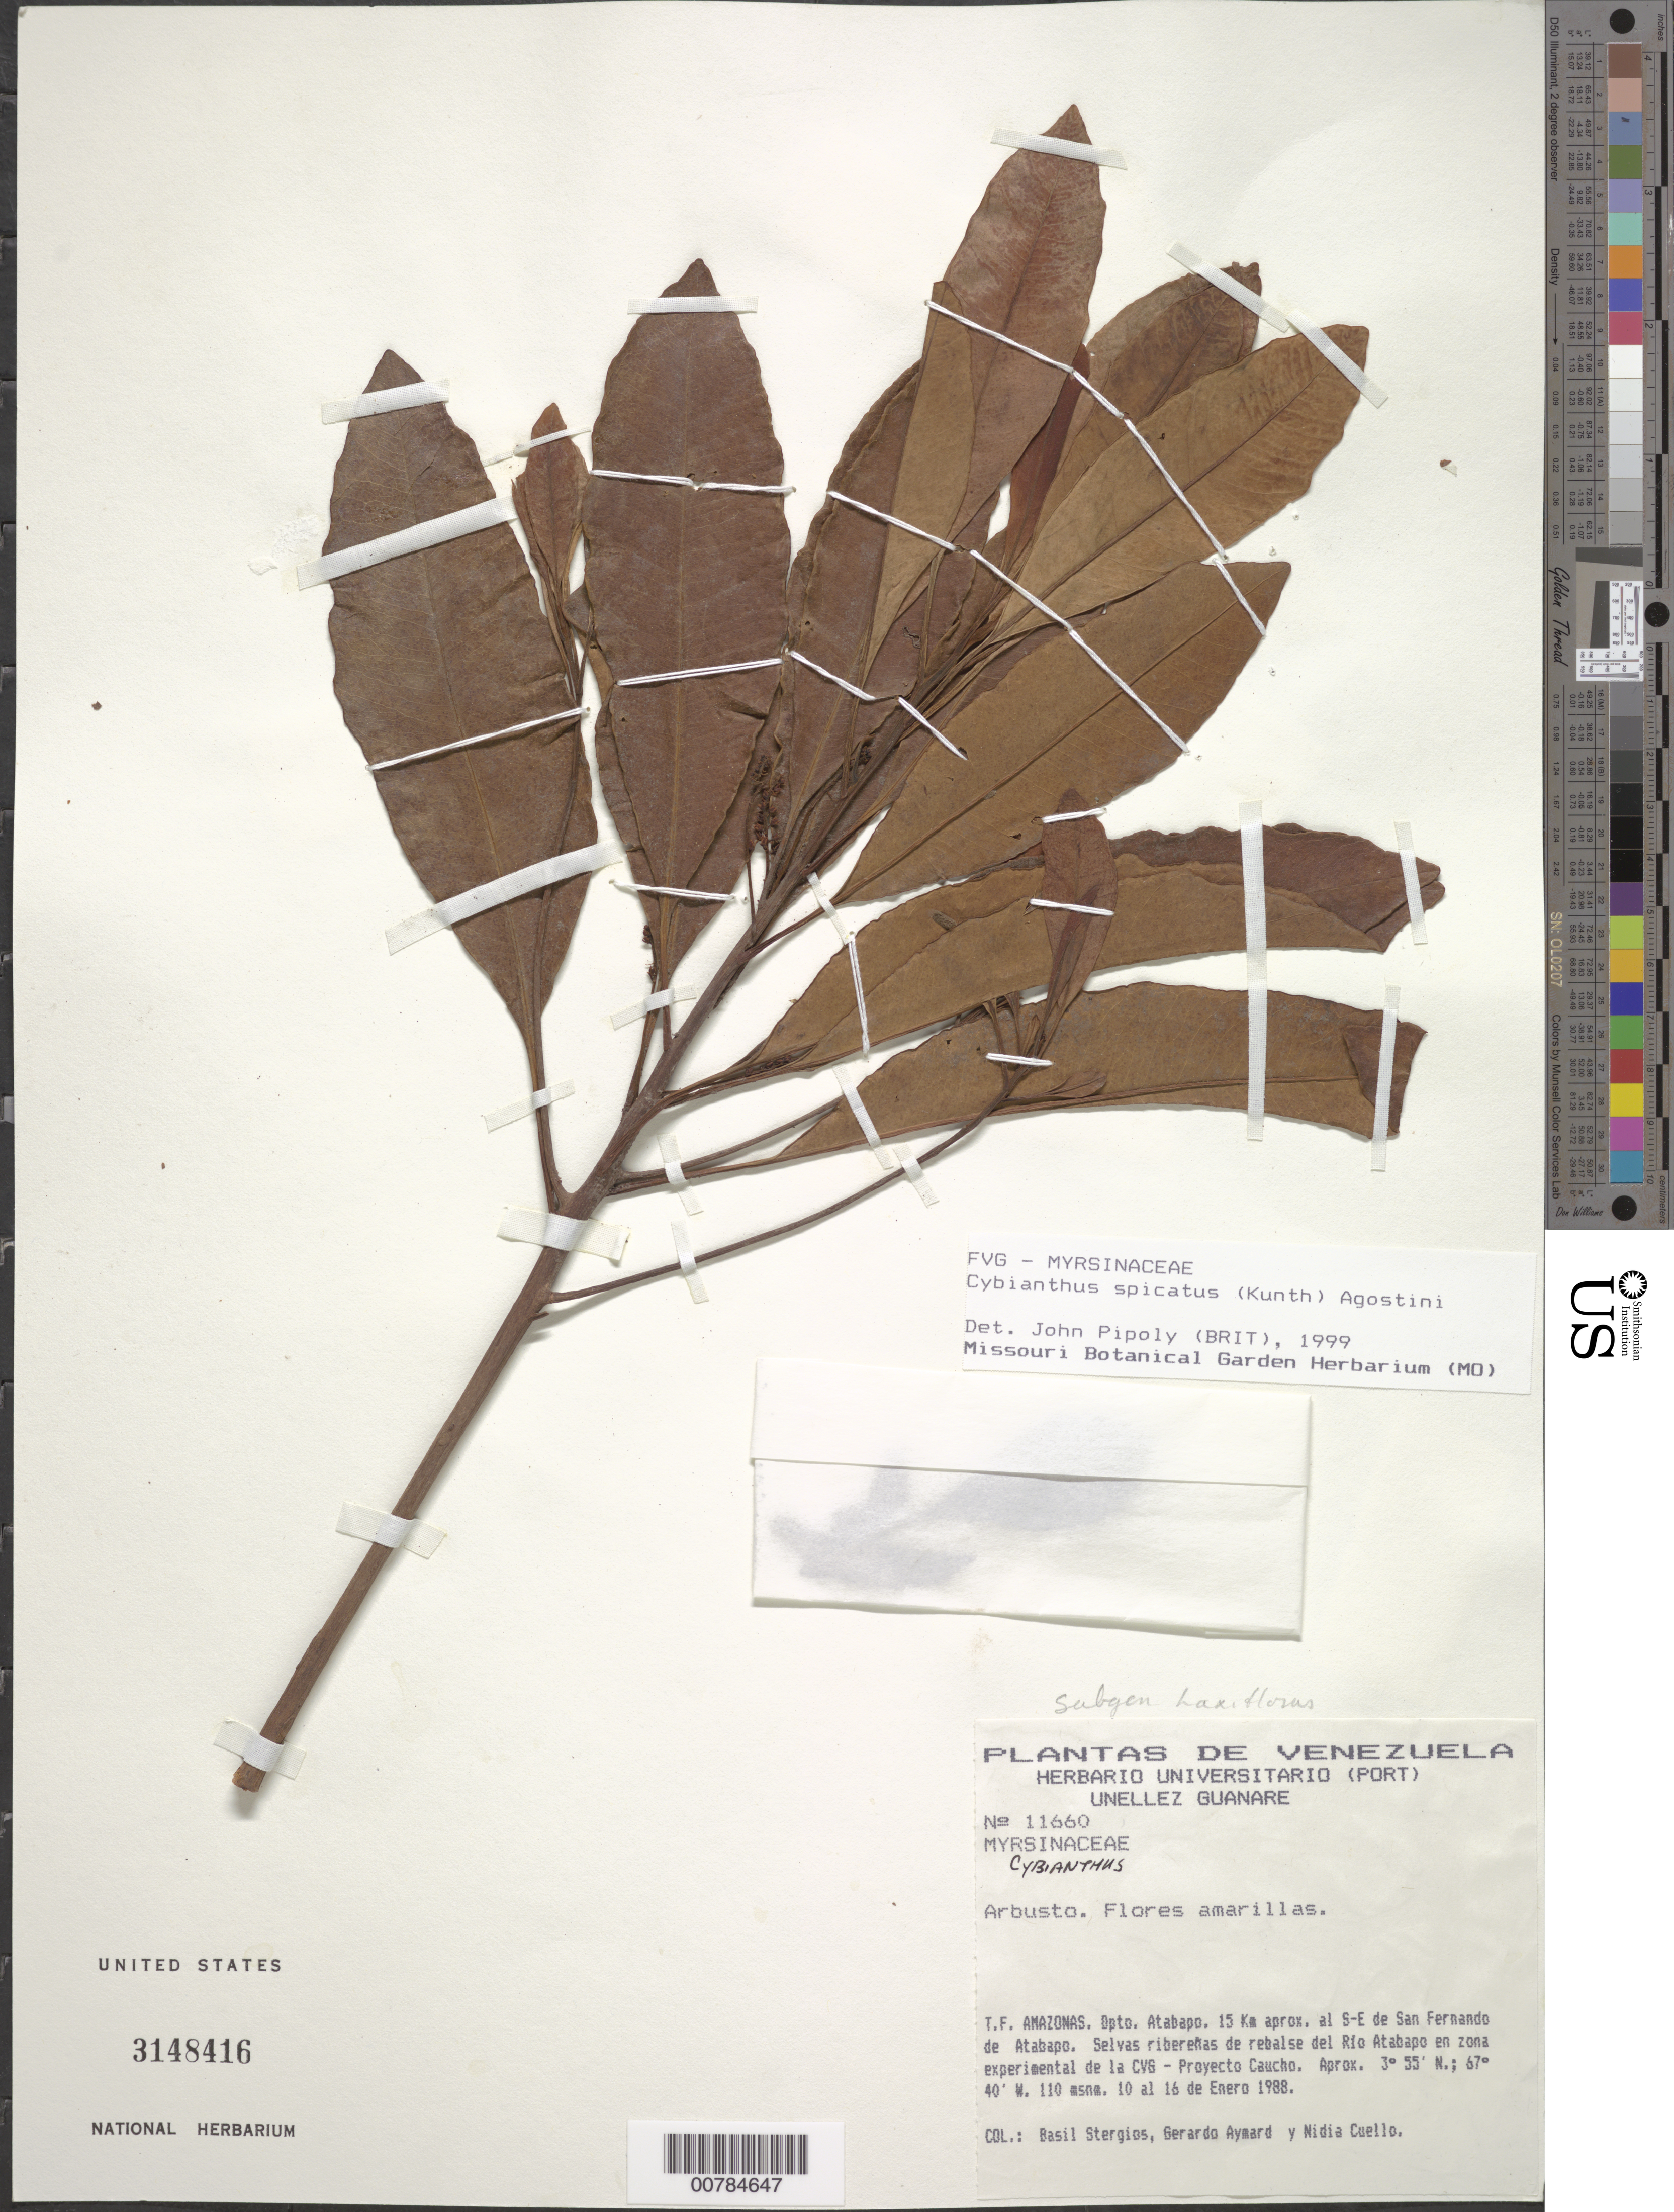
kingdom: Plantae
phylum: Tracheophyta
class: Magnoliopsida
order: Ericales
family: Primulaceae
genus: Cybianthus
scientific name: Cybianthus spicatus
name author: (Kunth) G. Agostini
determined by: Pipoly, J. J., III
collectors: B. G. Stergios, G. A. Aymard & N. L. Cuello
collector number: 11660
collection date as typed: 10-Jan-88 to 16-Jan-88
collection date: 1988-01-10/1988-01-16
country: Venezuela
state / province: Amazonas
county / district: Atabapo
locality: San Fernando de Atabapo, 15 km al SE, en el sector "El Pozo"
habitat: Selvas ribereñas de rebalse del río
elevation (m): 110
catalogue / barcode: US 3148416